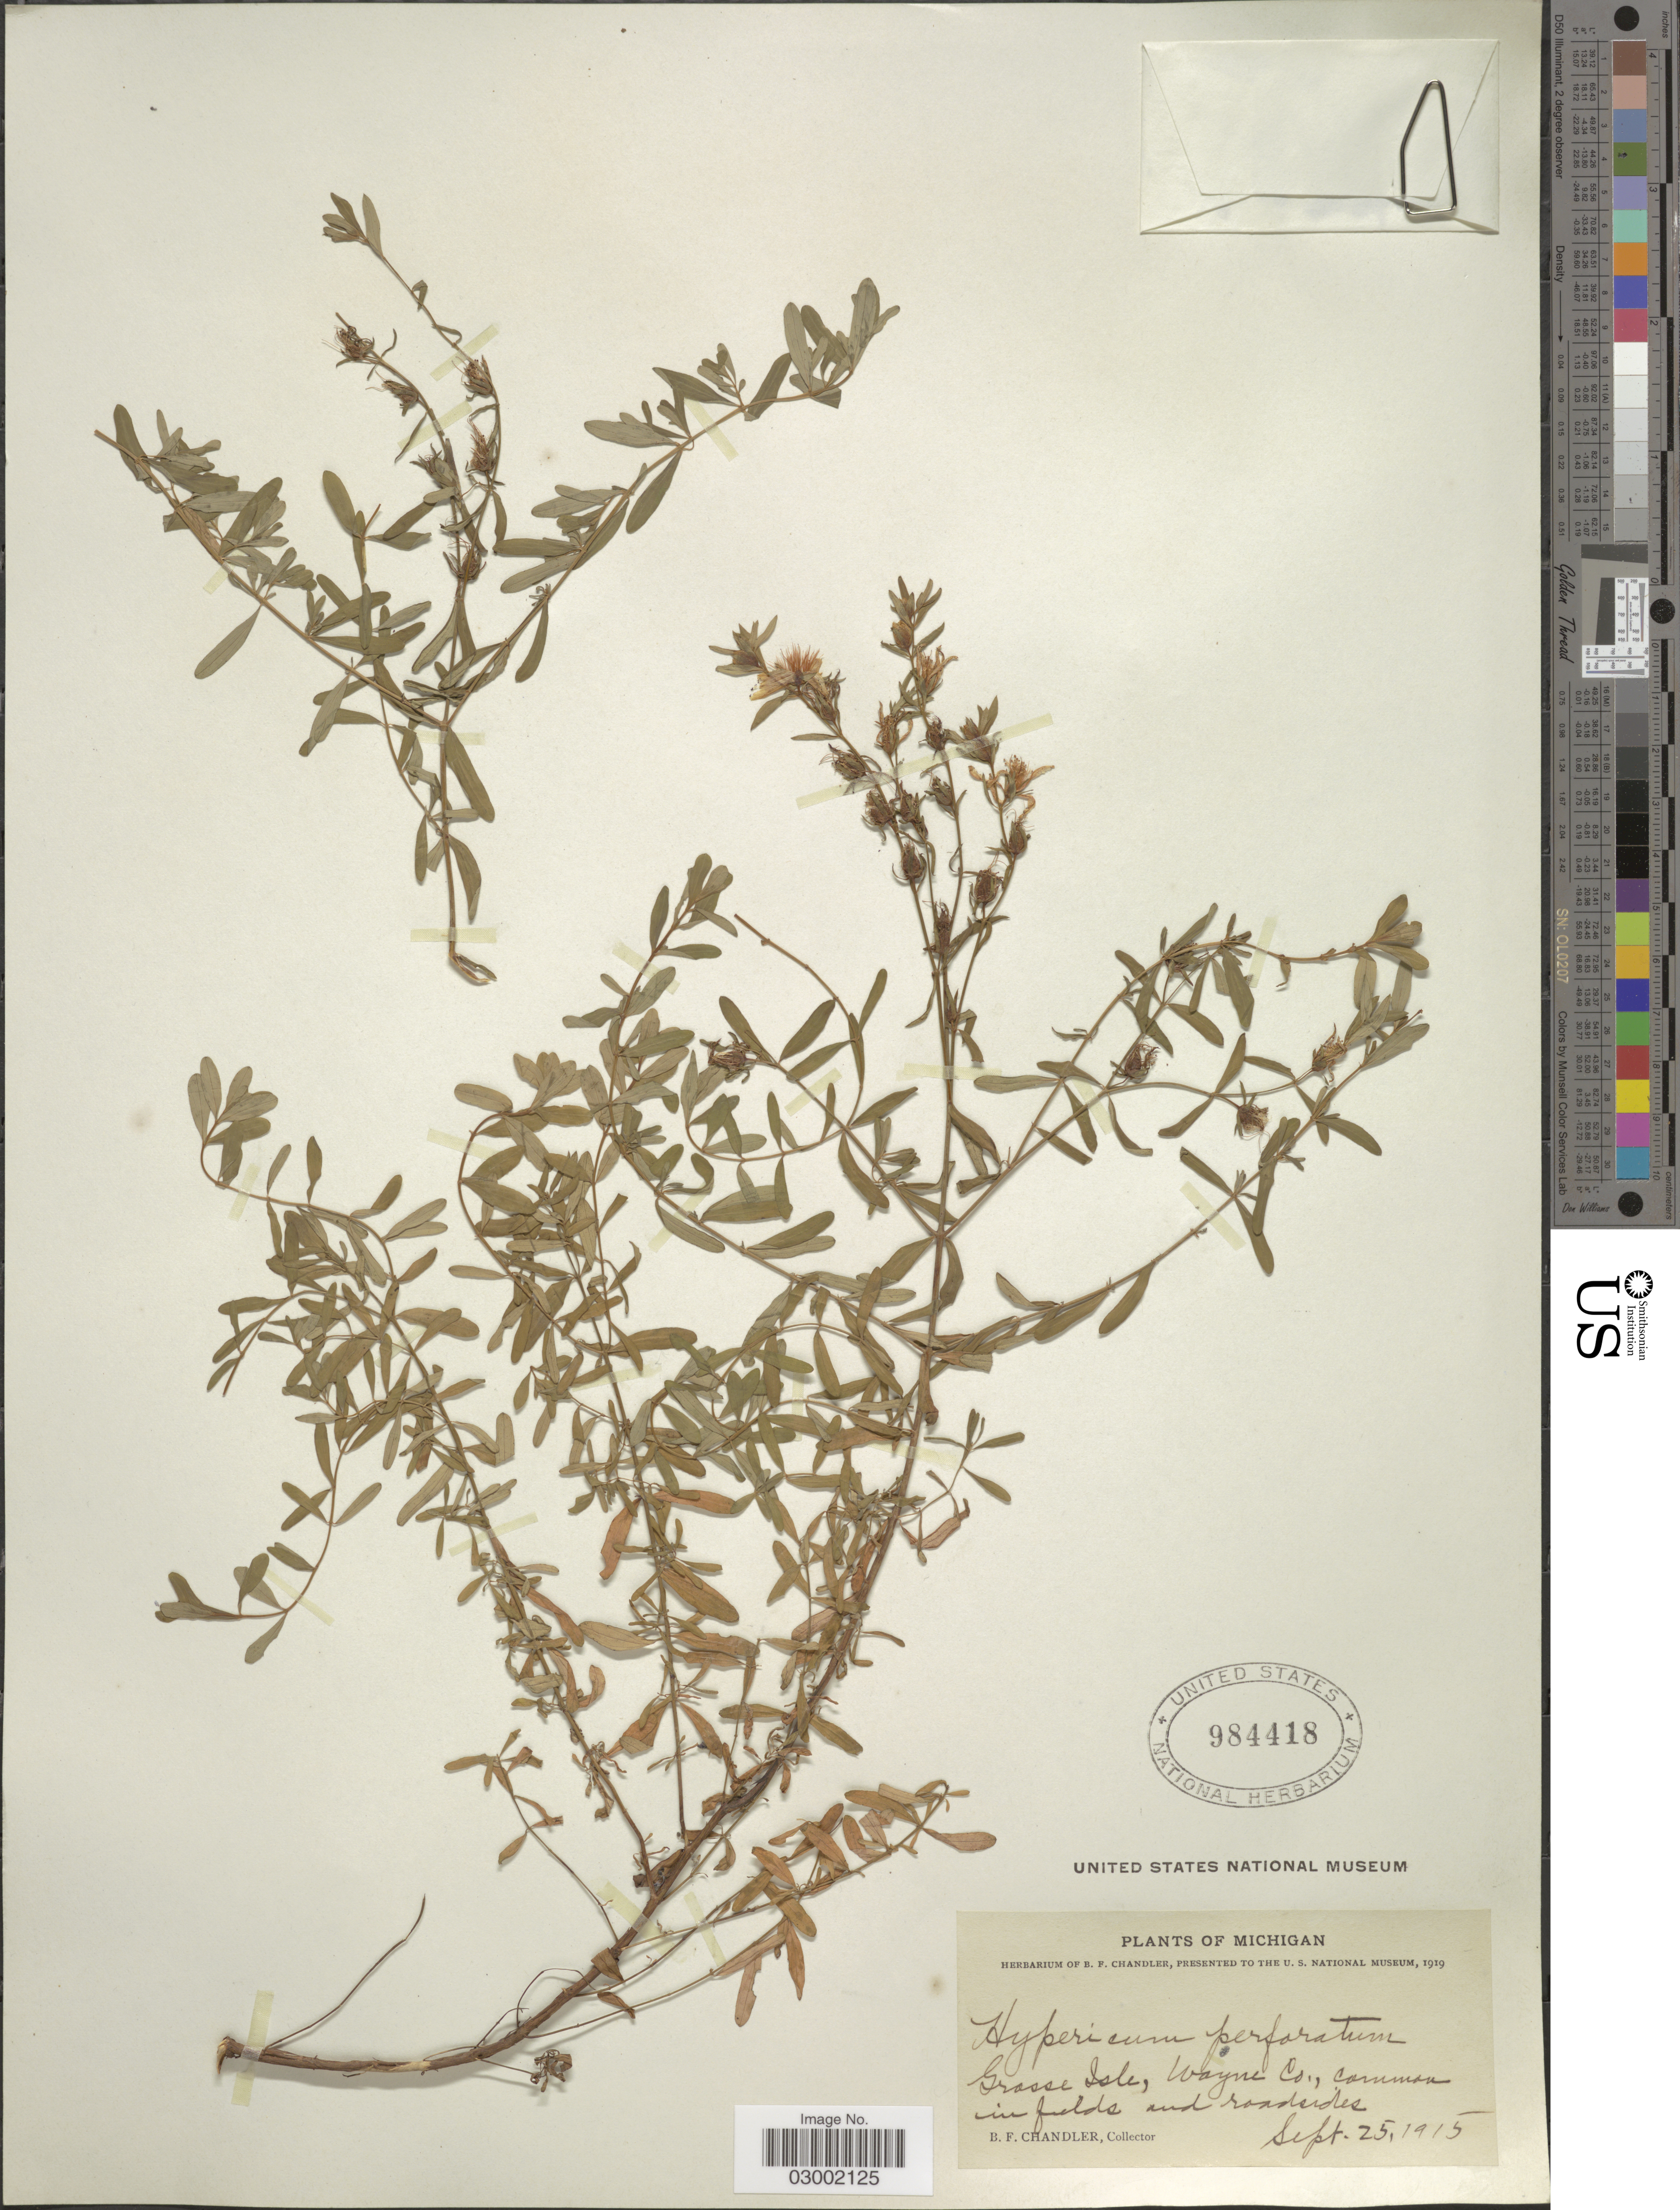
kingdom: Plantae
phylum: Tracheophyta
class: Magnoliopsida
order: Malpighiales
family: Hypericaceae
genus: Hypericum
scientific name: Hypericum perforatum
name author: L.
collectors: B. F. Chandler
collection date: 1915-09-25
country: United States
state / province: Michigan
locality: Grasse Isle, Wayne Co., common in fields and roadsides.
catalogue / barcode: US 984418